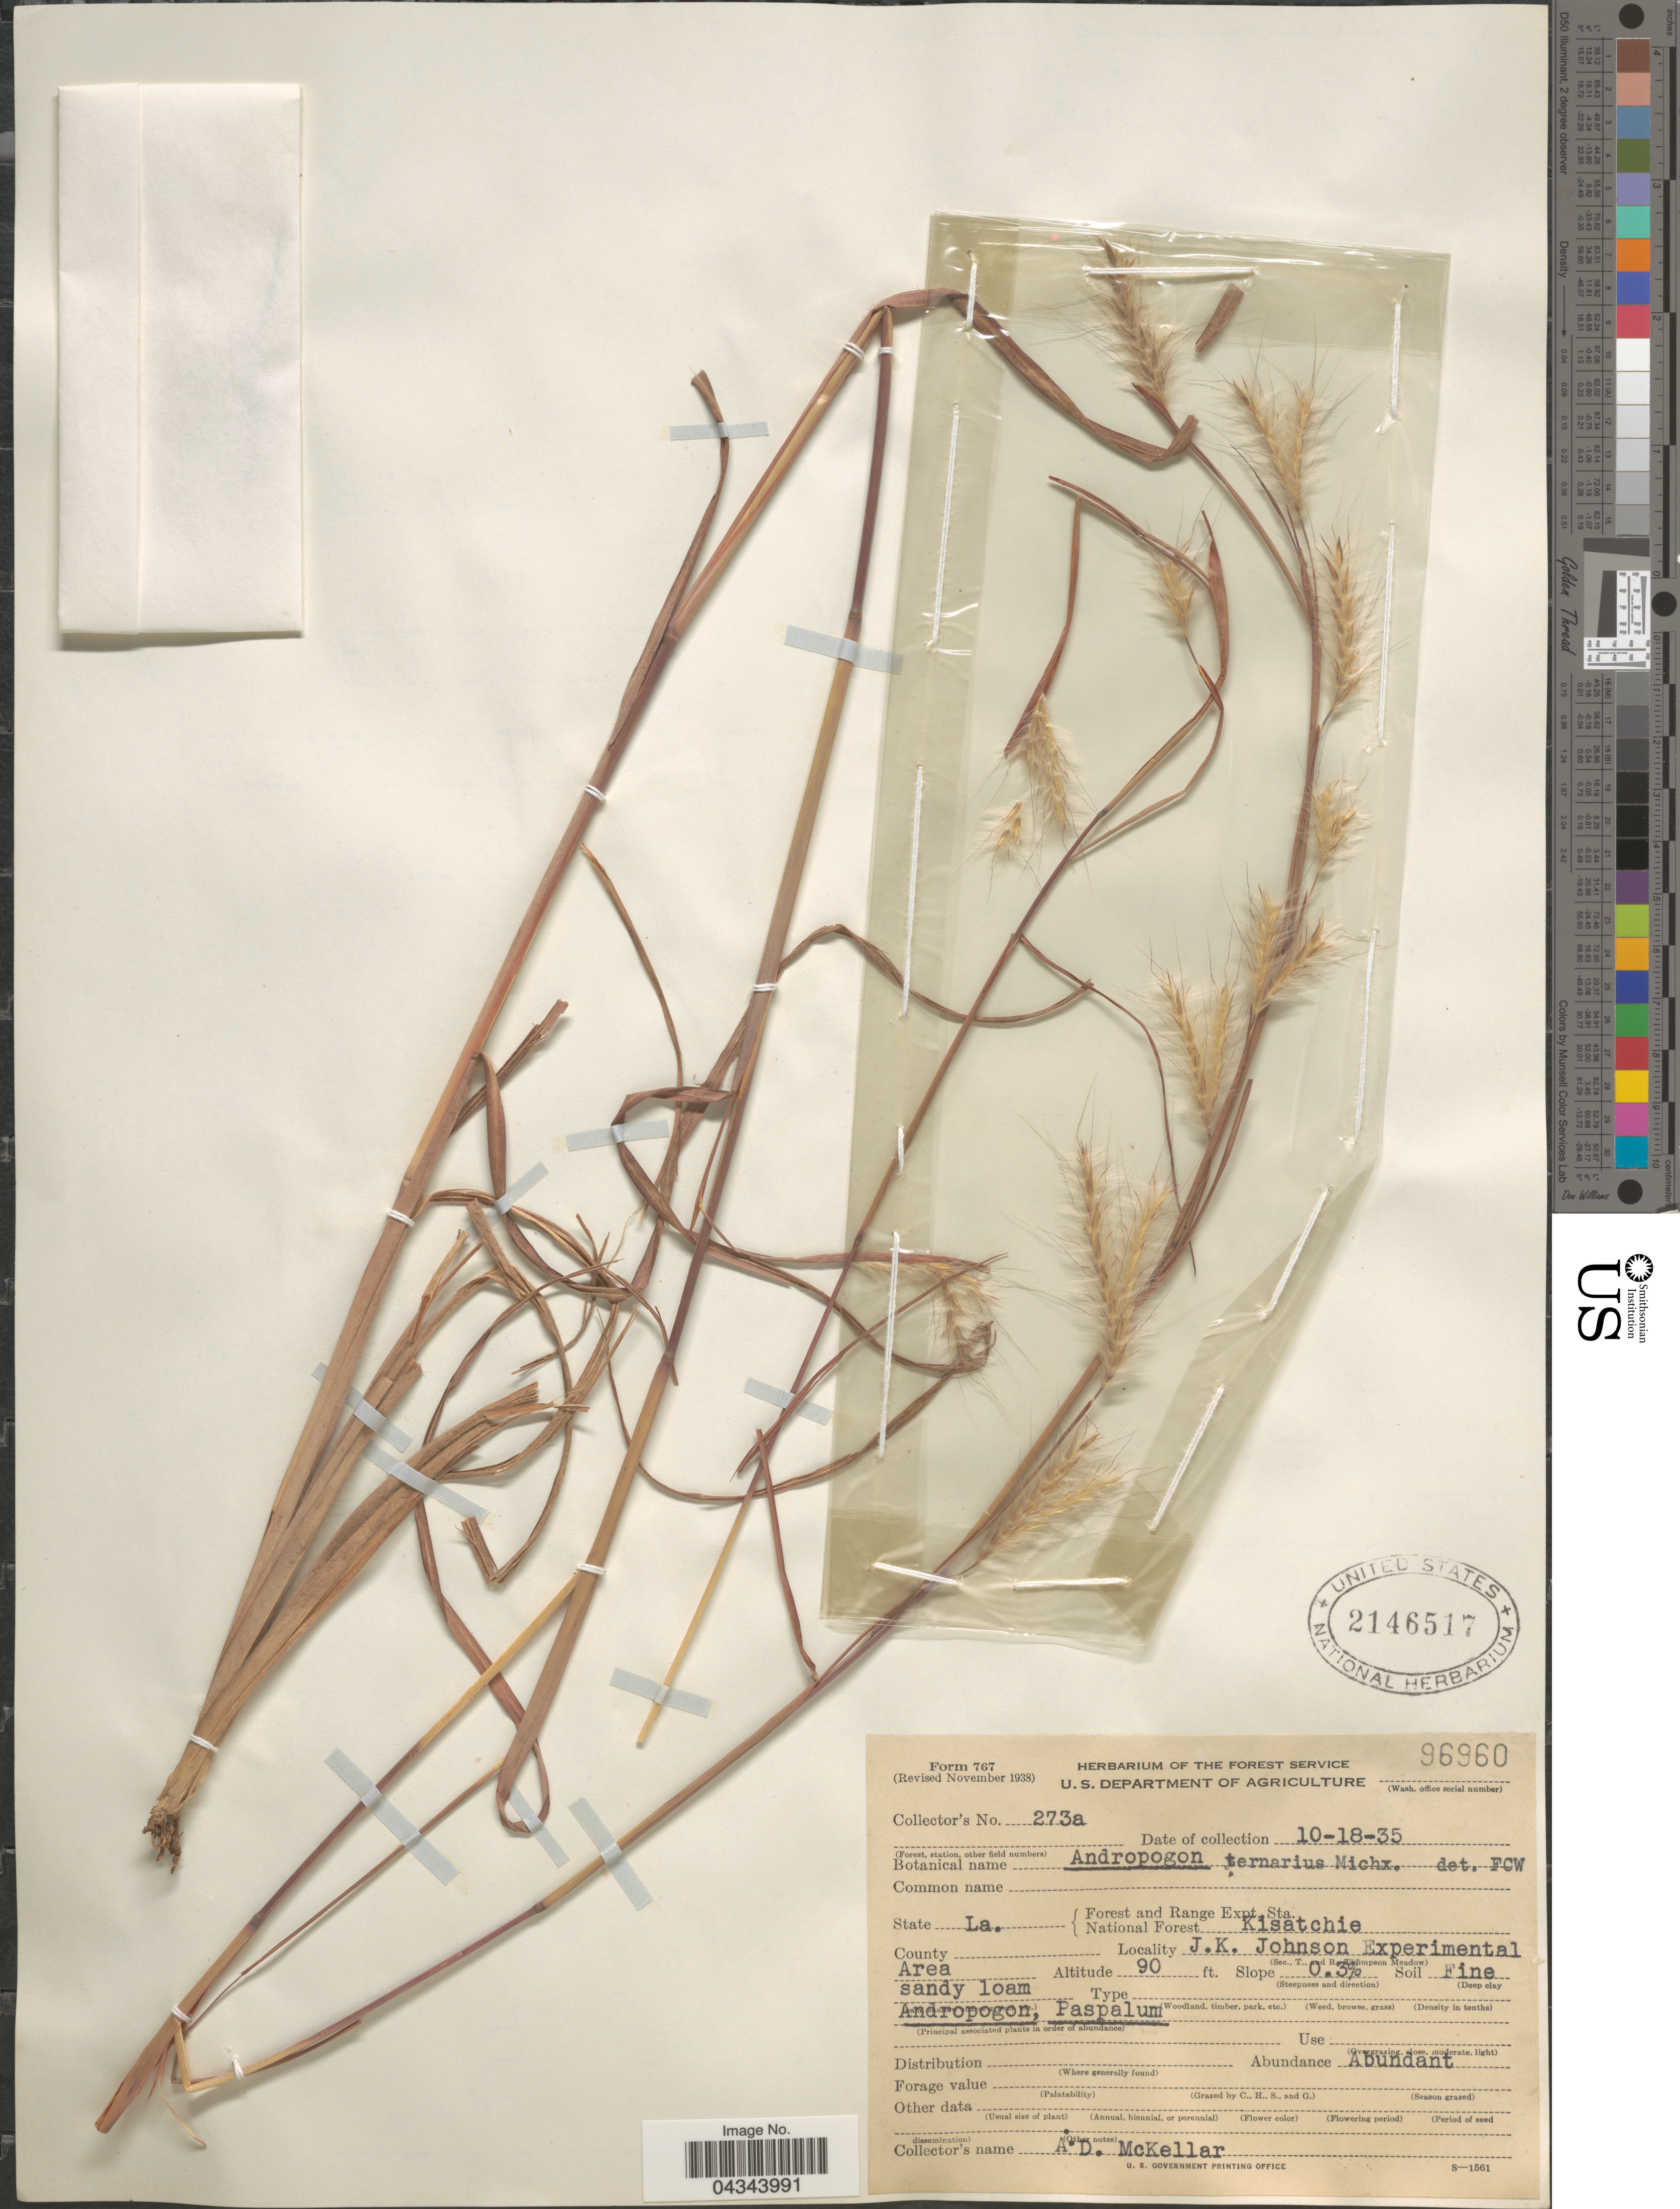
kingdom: Plantae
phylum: Tracheophyta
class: Liliopsida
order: Poales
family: Poaceae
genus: Andropogon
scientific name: Andropogon ternarius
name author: Michx.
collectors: A. McKellar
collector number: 273a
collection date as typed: Transcribed d/m/y: 18/10/35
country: United States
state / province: Louisiana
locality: Forest and Range Expt. Sta. National Forest Kisatchie. J.K. Johnson Experimental Area.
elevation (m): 27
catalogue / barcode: US 2146517